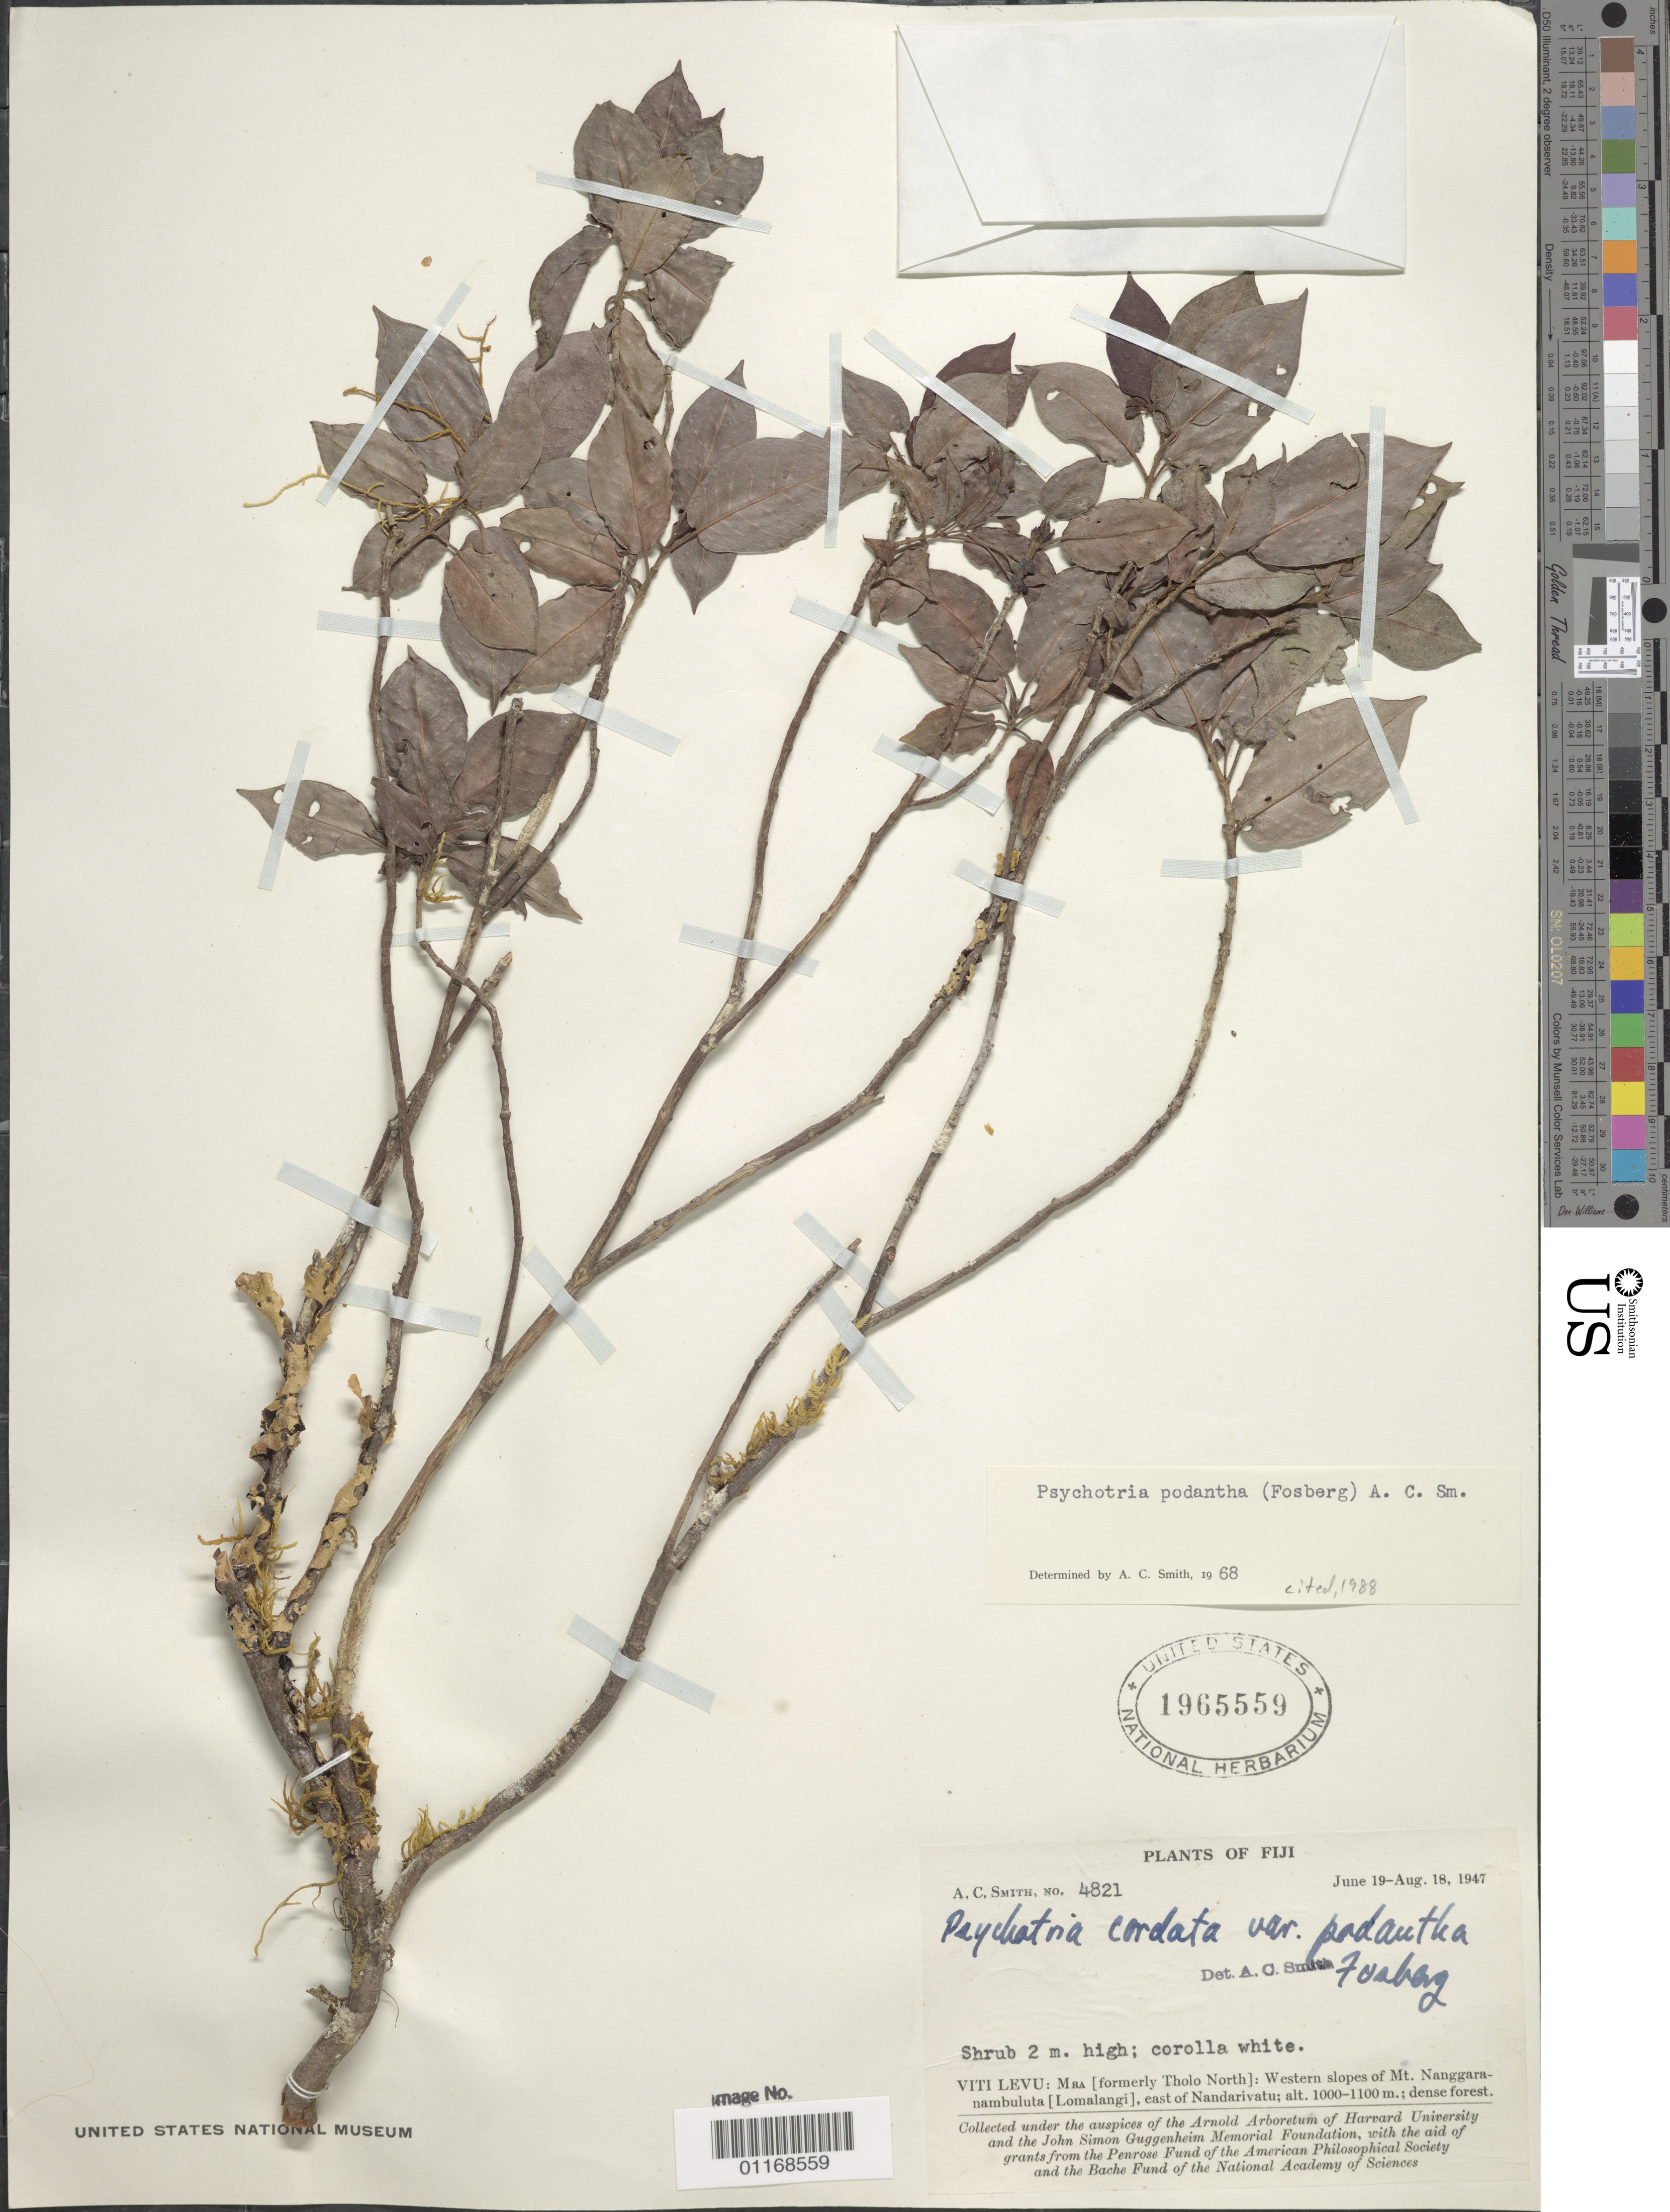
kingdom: Plantae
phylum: Tracheophyta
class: Magnoliopsida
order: Gentianales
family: Rubiaceae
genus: Psychotria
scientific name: Psychotria podantha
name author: (Fosberg) A.C. Sm.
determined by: Smith, A. C.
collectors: A. C. Smith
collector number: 4821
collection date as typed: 19 Jun 1947 to 18 Aug 1947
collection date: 1947-06-19/1947-08-18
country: Fiji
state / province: Western Division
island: Viti Levu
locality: Mba Prov. (formerly tholo north), western slopes of mt nanggaranambuluta (lomalangi), e of nandarivatu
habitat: Dense forest.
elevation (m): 1000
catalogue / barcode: US 1965559